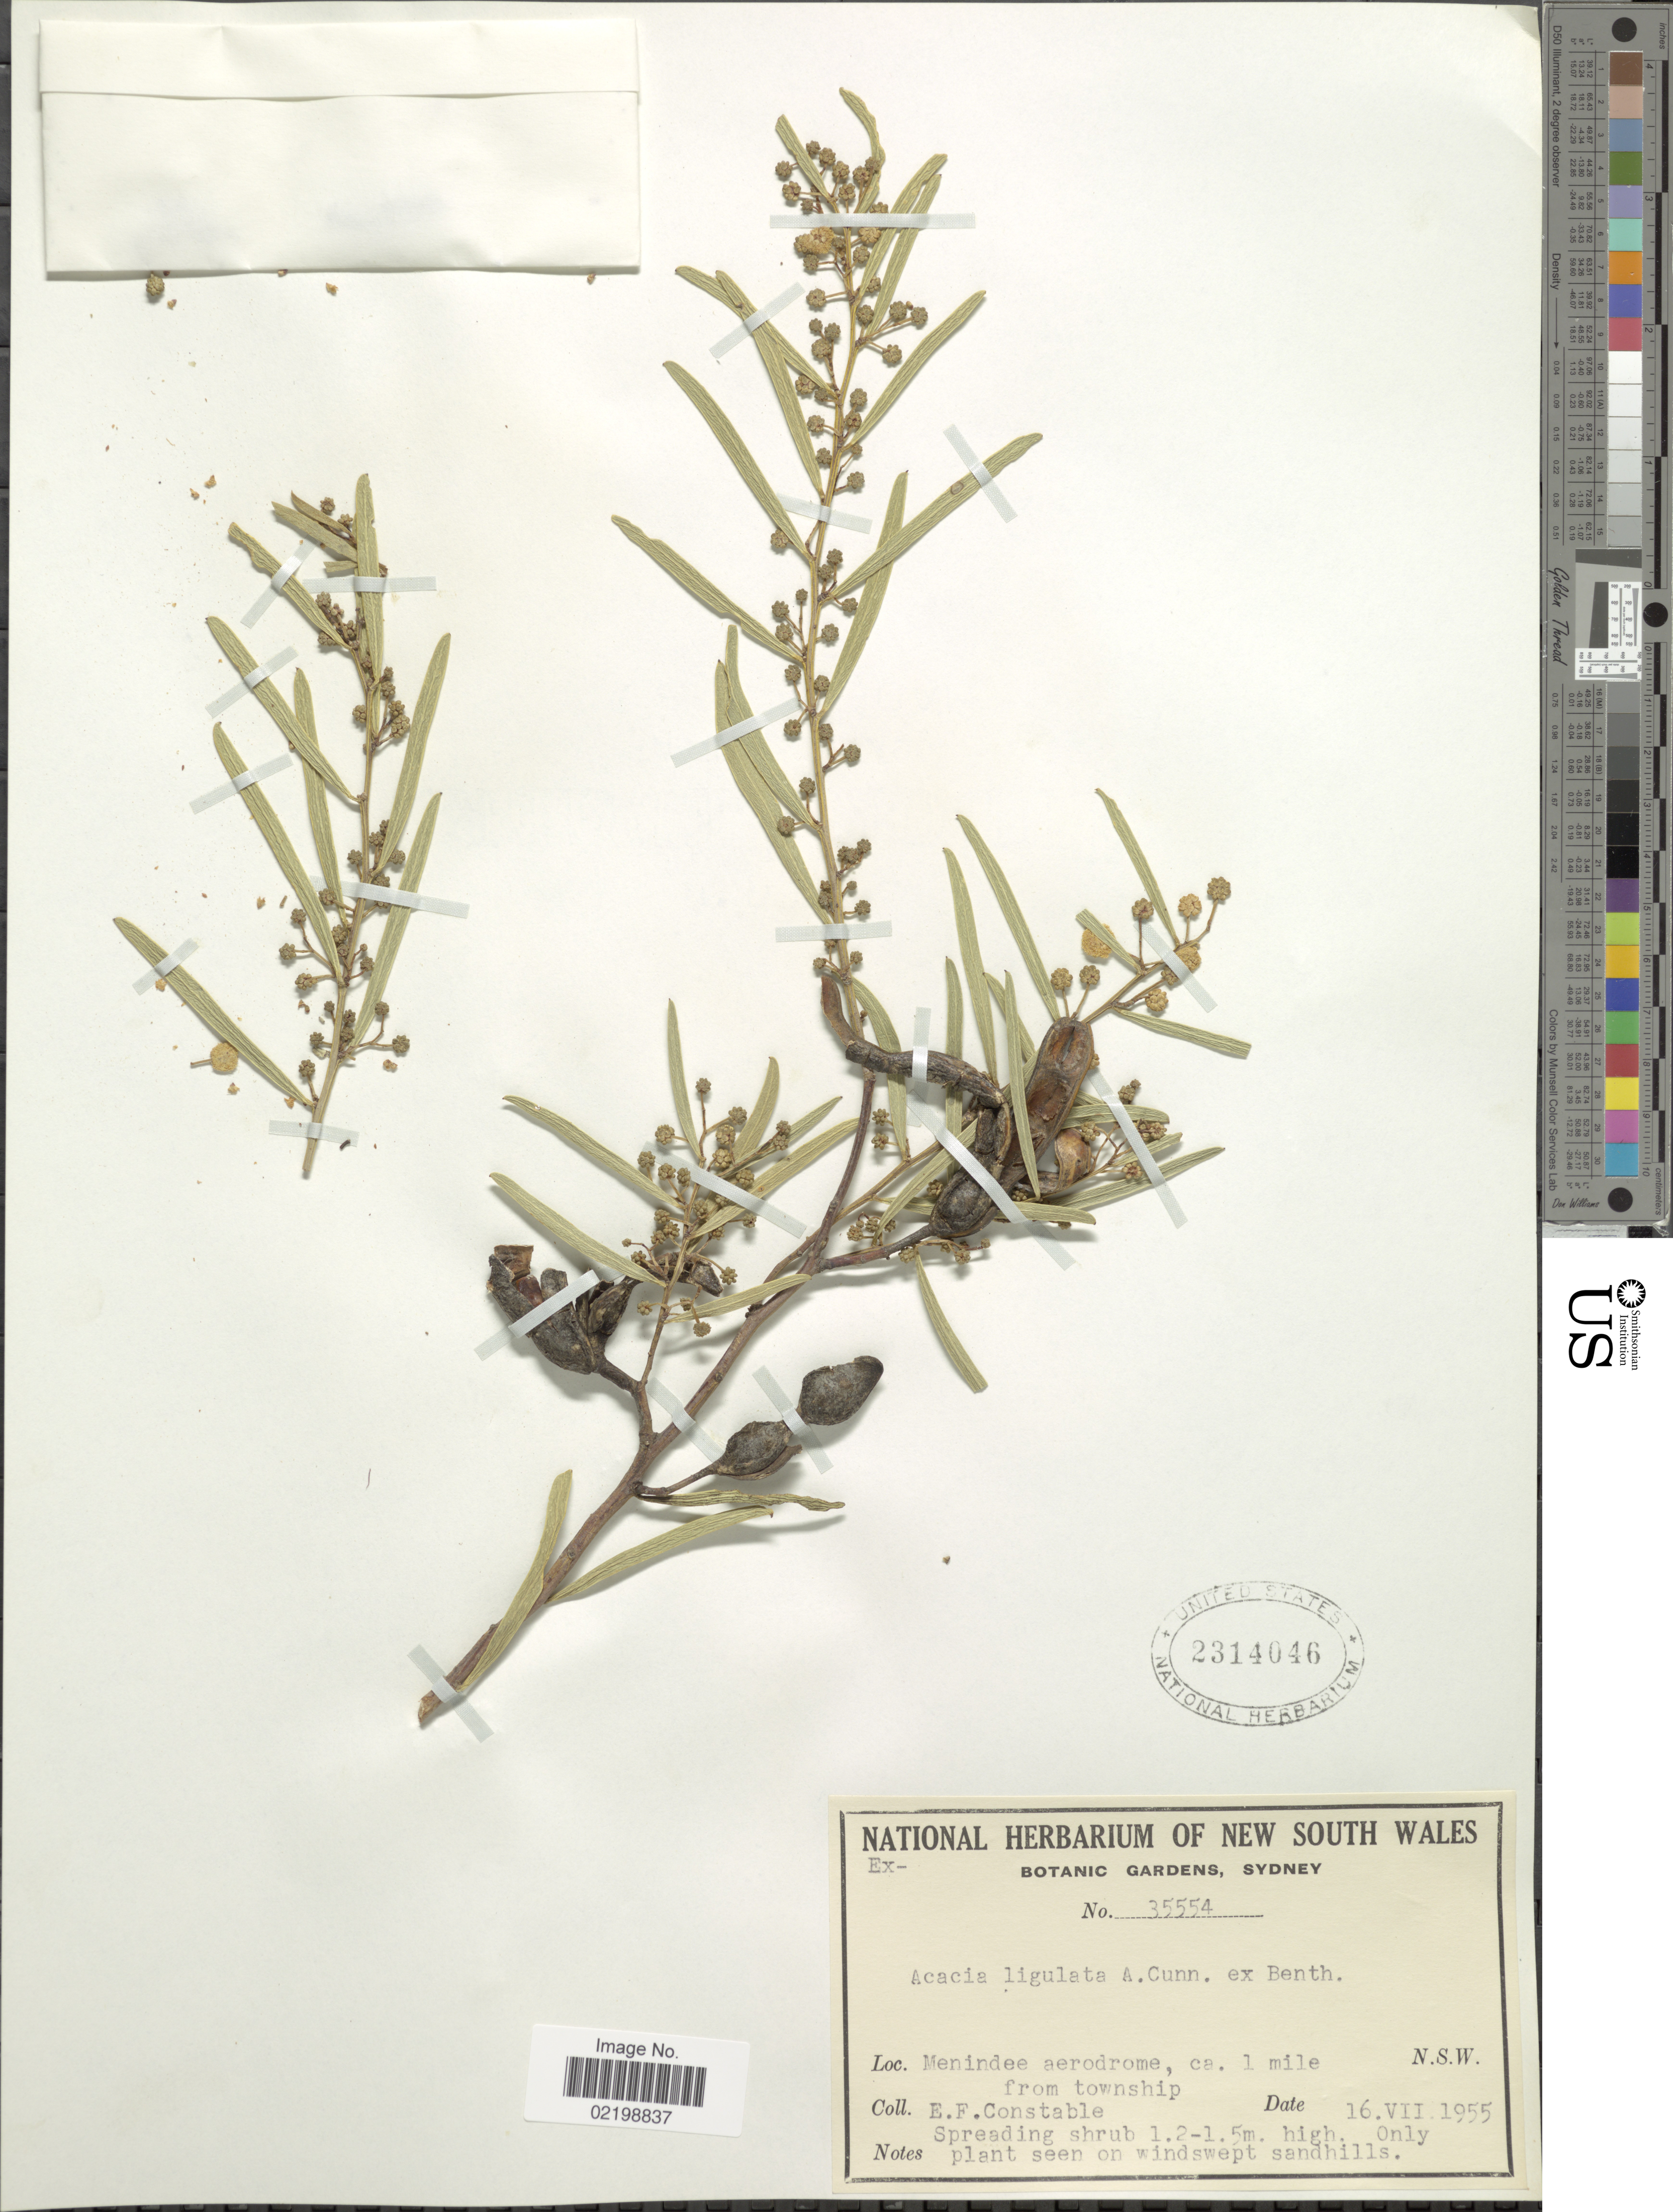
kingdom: Plantae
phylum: Tracheophyta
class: Magnoliopsida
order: Fabales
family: Fabaceae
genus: Acacia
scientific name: Acacia ligulata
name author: Benth.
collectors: E. F. Constable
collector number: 35554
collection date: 1955-07-16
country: Australia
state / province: New South Wales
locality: Menindee aerodrome, ca. 1 miles from township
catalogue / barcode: US 2314046